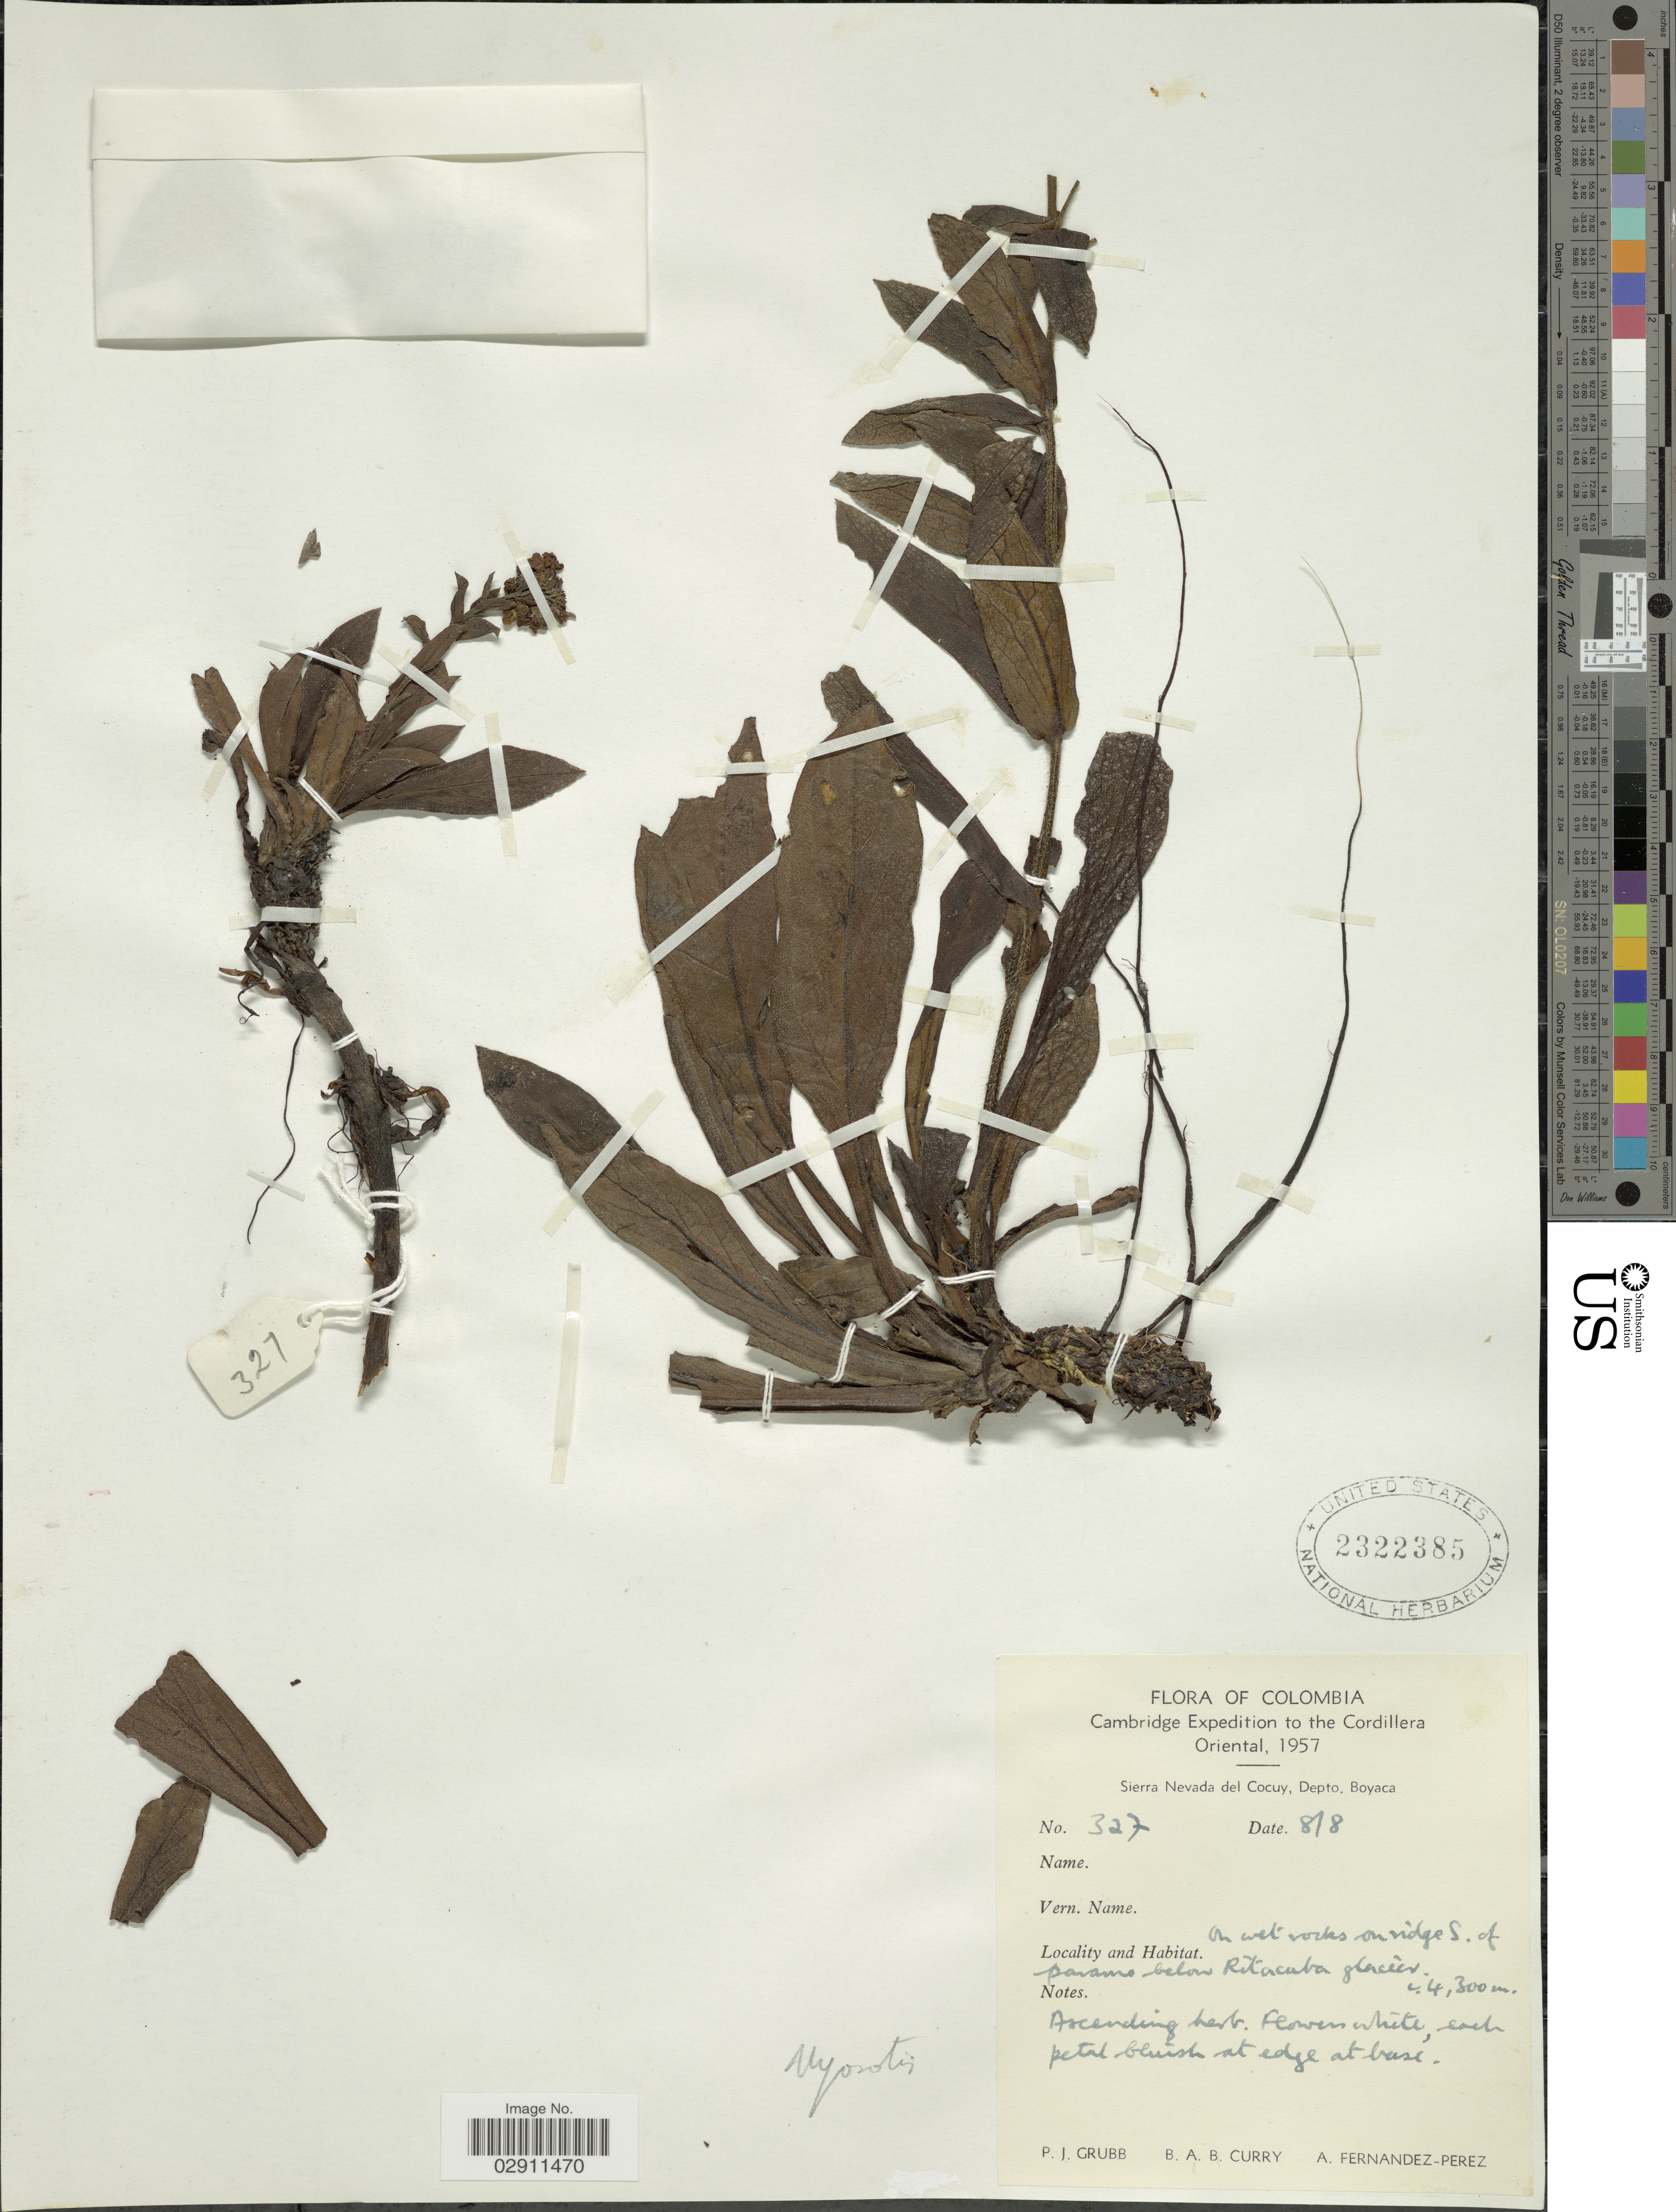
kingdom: Plantae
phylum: Tracheophyta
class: Magnoliopsida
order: Boraginales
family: Boraginaceae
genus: Myosotis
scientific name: Myosotis sp.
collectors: P. J. Grubb, B. Curry & A. Fernández-Pérez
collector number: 327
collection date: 1957-08-08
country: Colombia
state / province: Boyacá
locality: Cordillera Oriental, Sierra Nevada del Cocuy, Depto. Boyaca, in wet rocks on ridge S. of Paramo below Ritacuba glacier.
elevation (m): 4300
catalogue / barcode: US 2322385